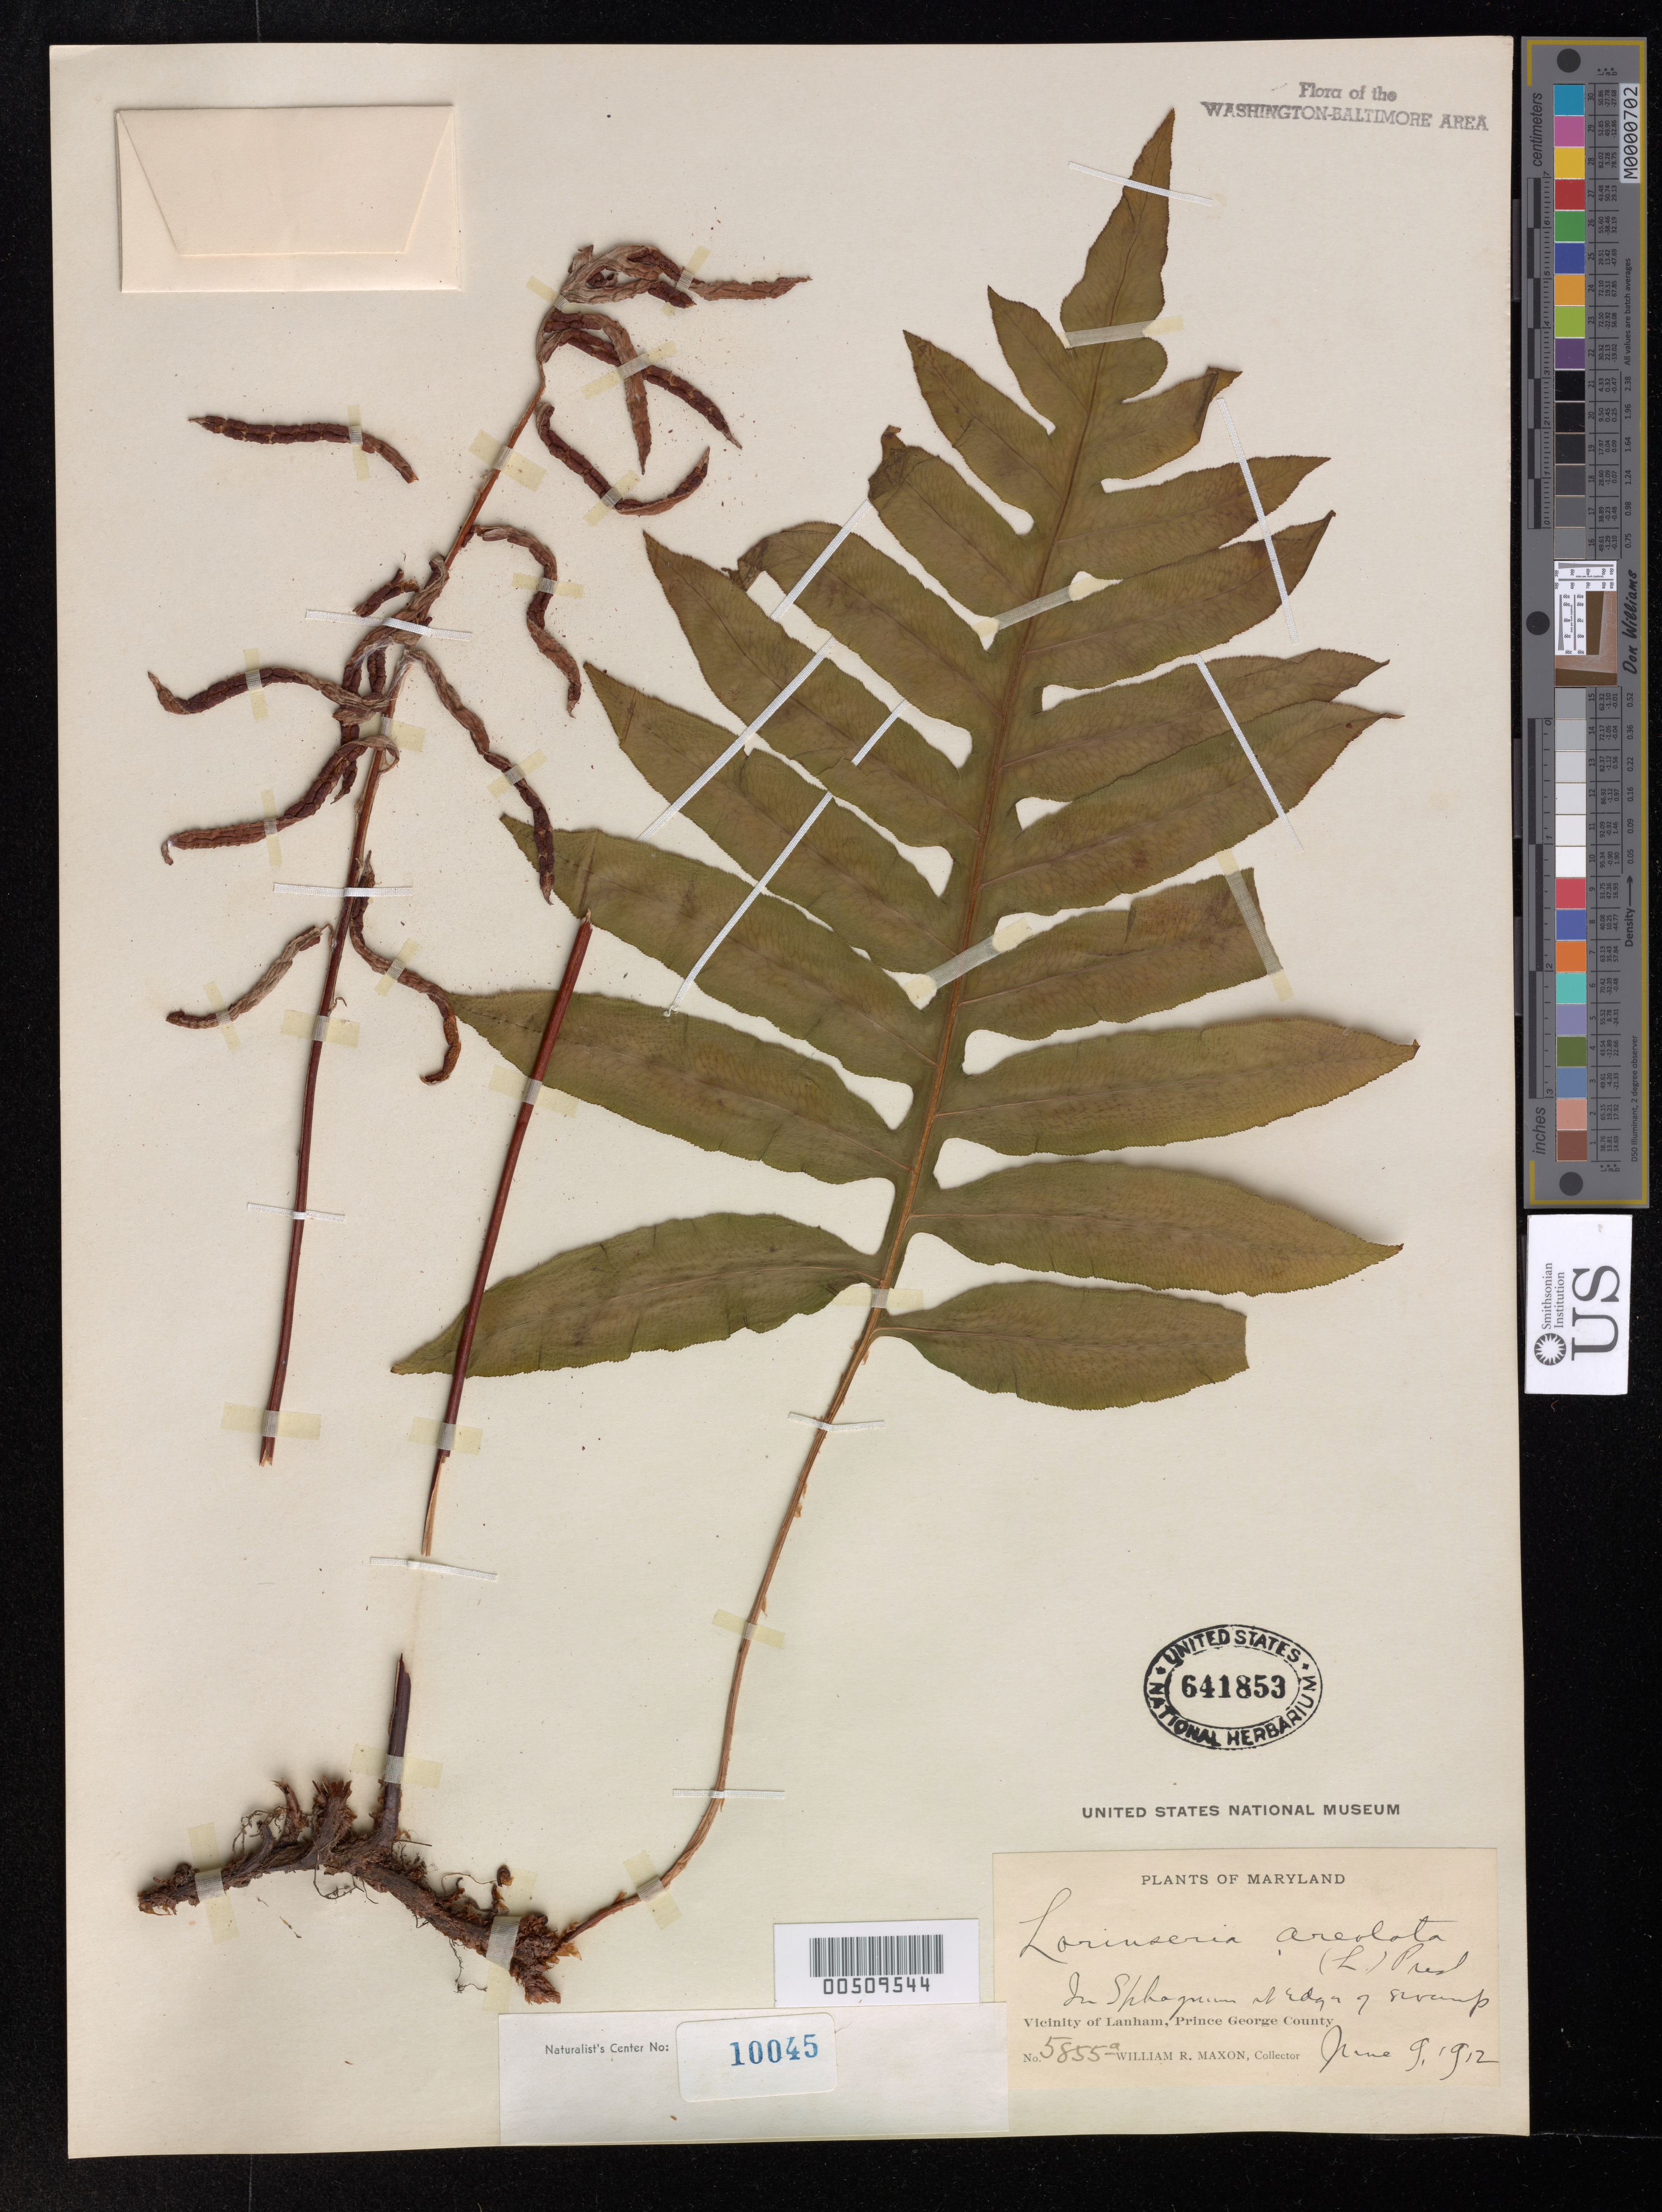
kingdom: Plantae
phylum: Tracheophyta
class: Polypodiopsida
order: Polypodiales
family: Blechnaceae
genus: Woodwardia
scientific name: Woodwardia areolata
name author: (L.) T. Moore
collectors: W. R. Maxon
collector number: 5855A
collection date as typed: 09 Jun 1912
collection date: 1912-06-09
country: United States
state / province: Maryland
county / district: Prince George's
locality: Lanham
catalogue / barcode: US 641853